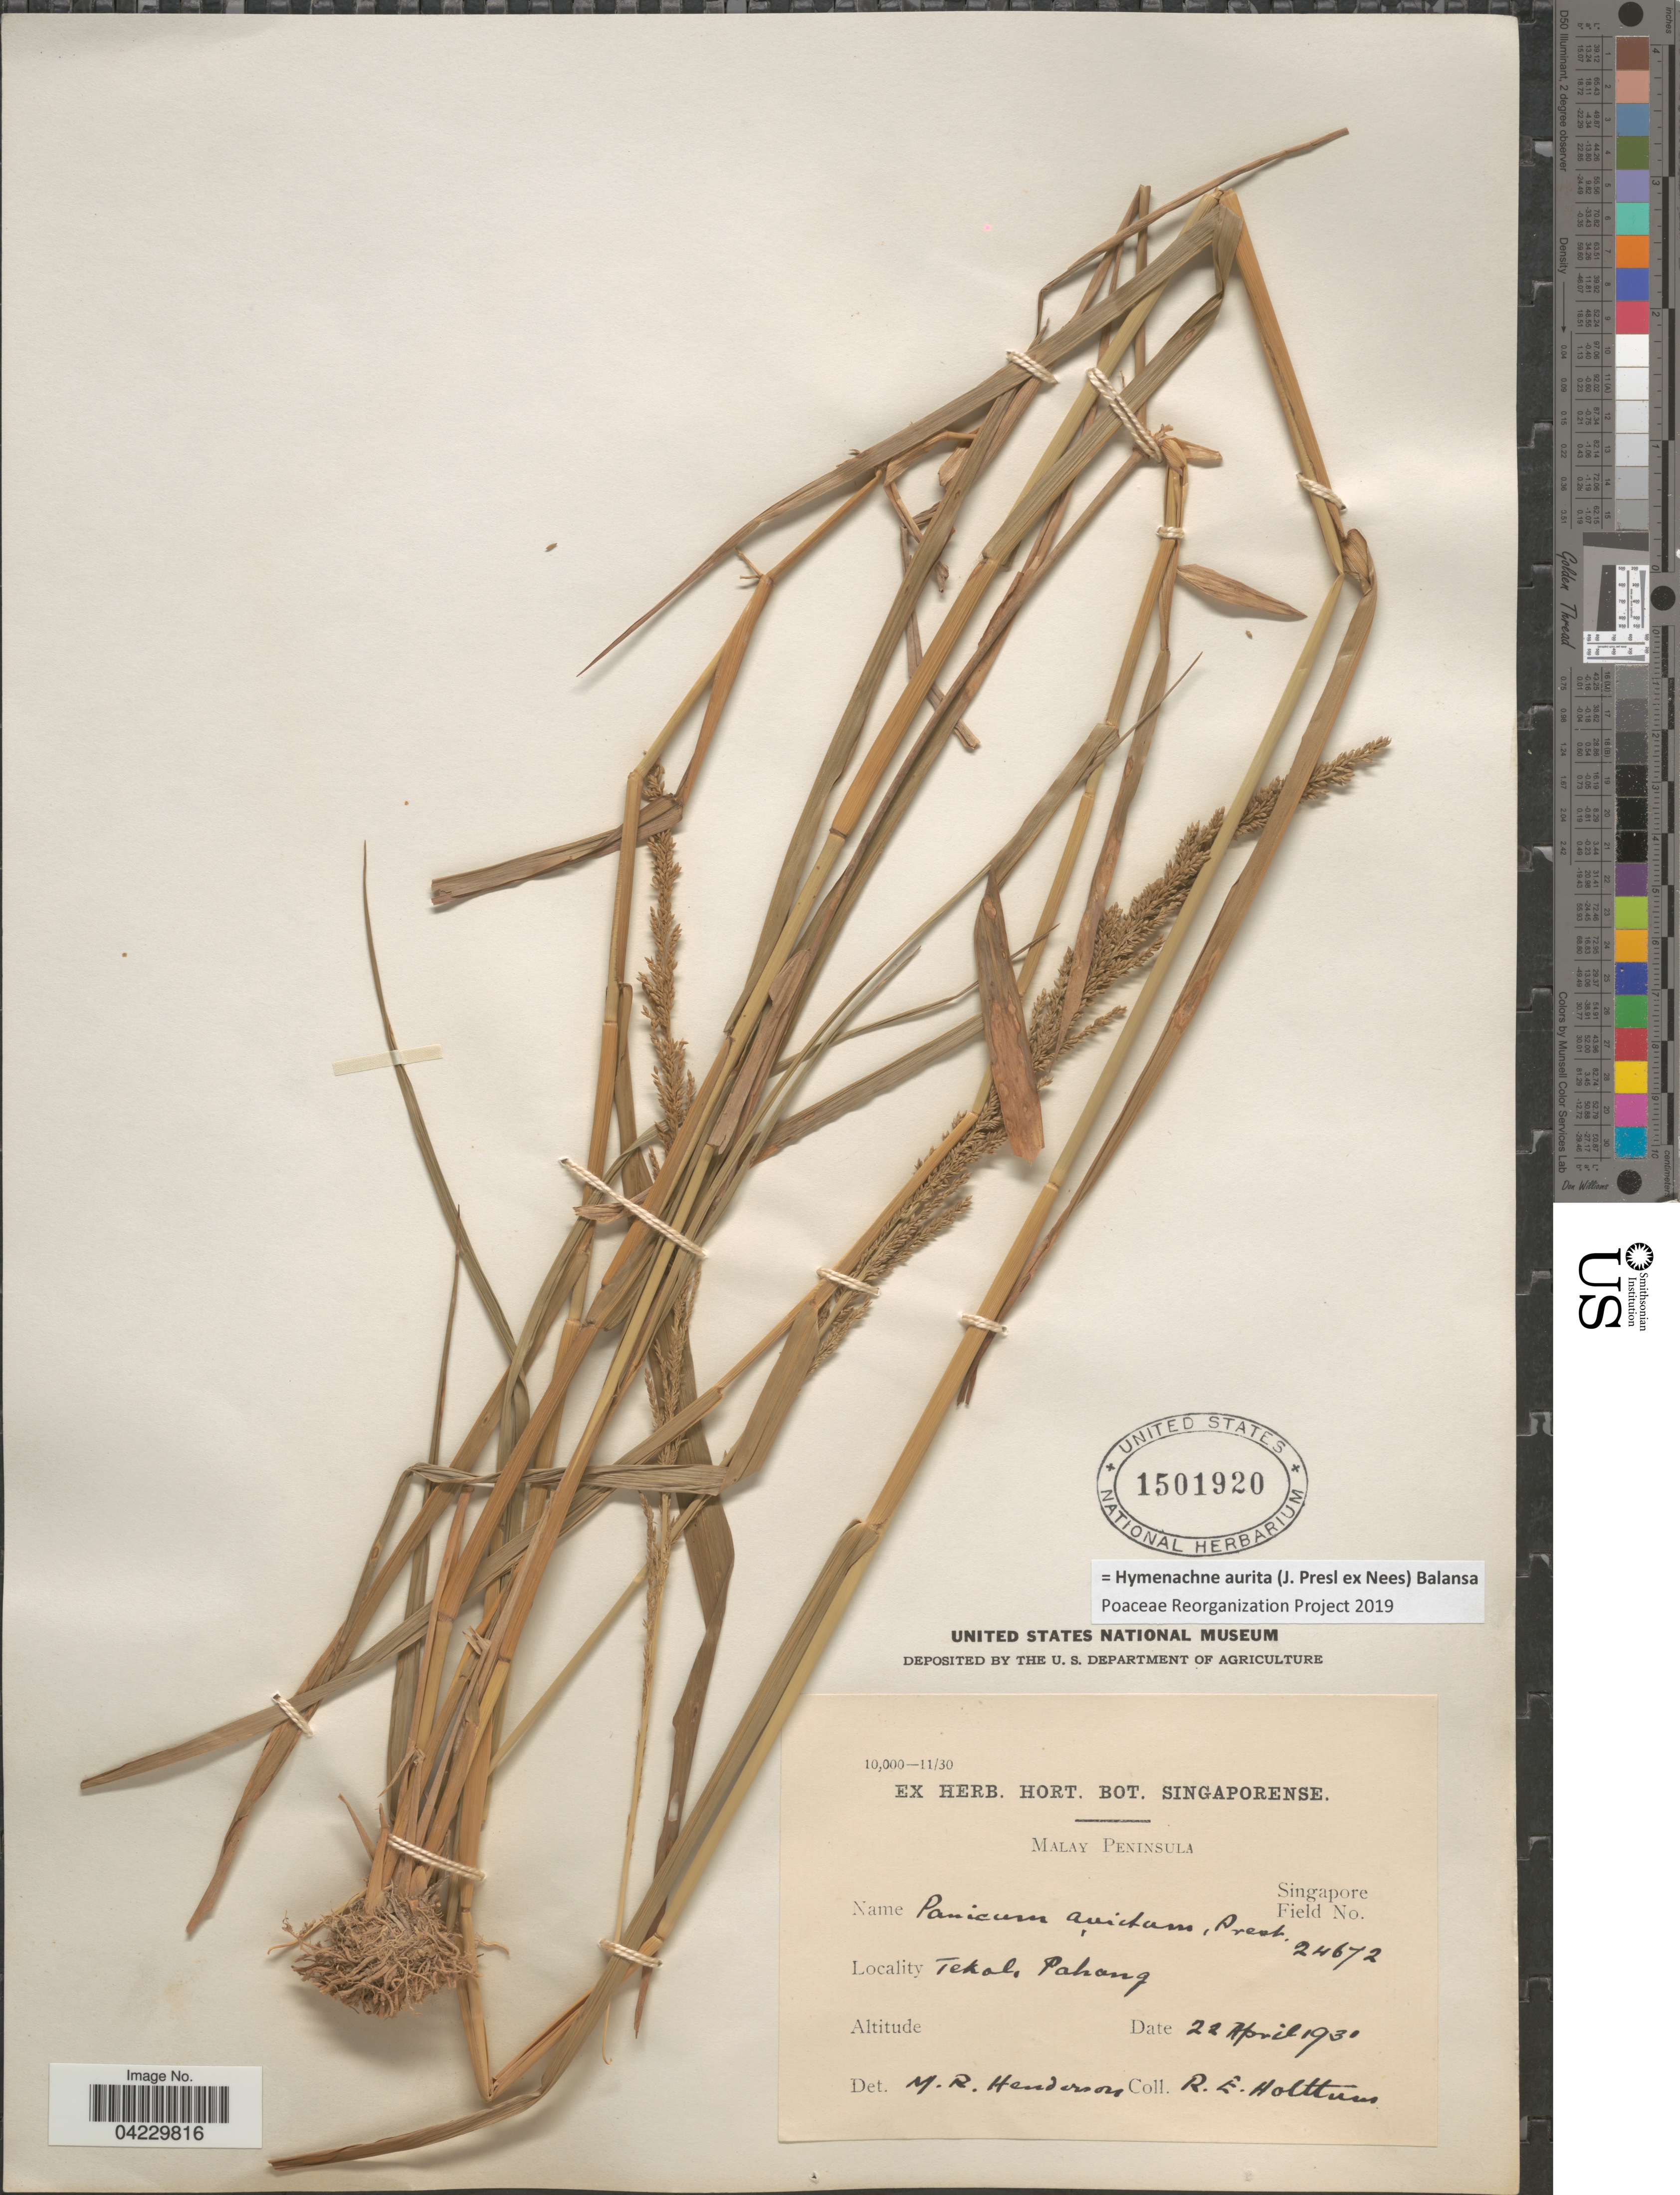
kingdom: Plantae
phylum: Tracheophyta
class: Liliopsida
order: Poales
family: Poaceae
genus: Hymenachne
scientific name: Hymenachne aurita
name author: (J. Presl ex Nees) Balansa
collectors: R. E. Holttum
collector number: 24672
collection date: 1931-04-22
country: Malaysia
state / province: Pahang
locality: Malay Peninsula. Tekal.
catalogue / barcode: US 1501920